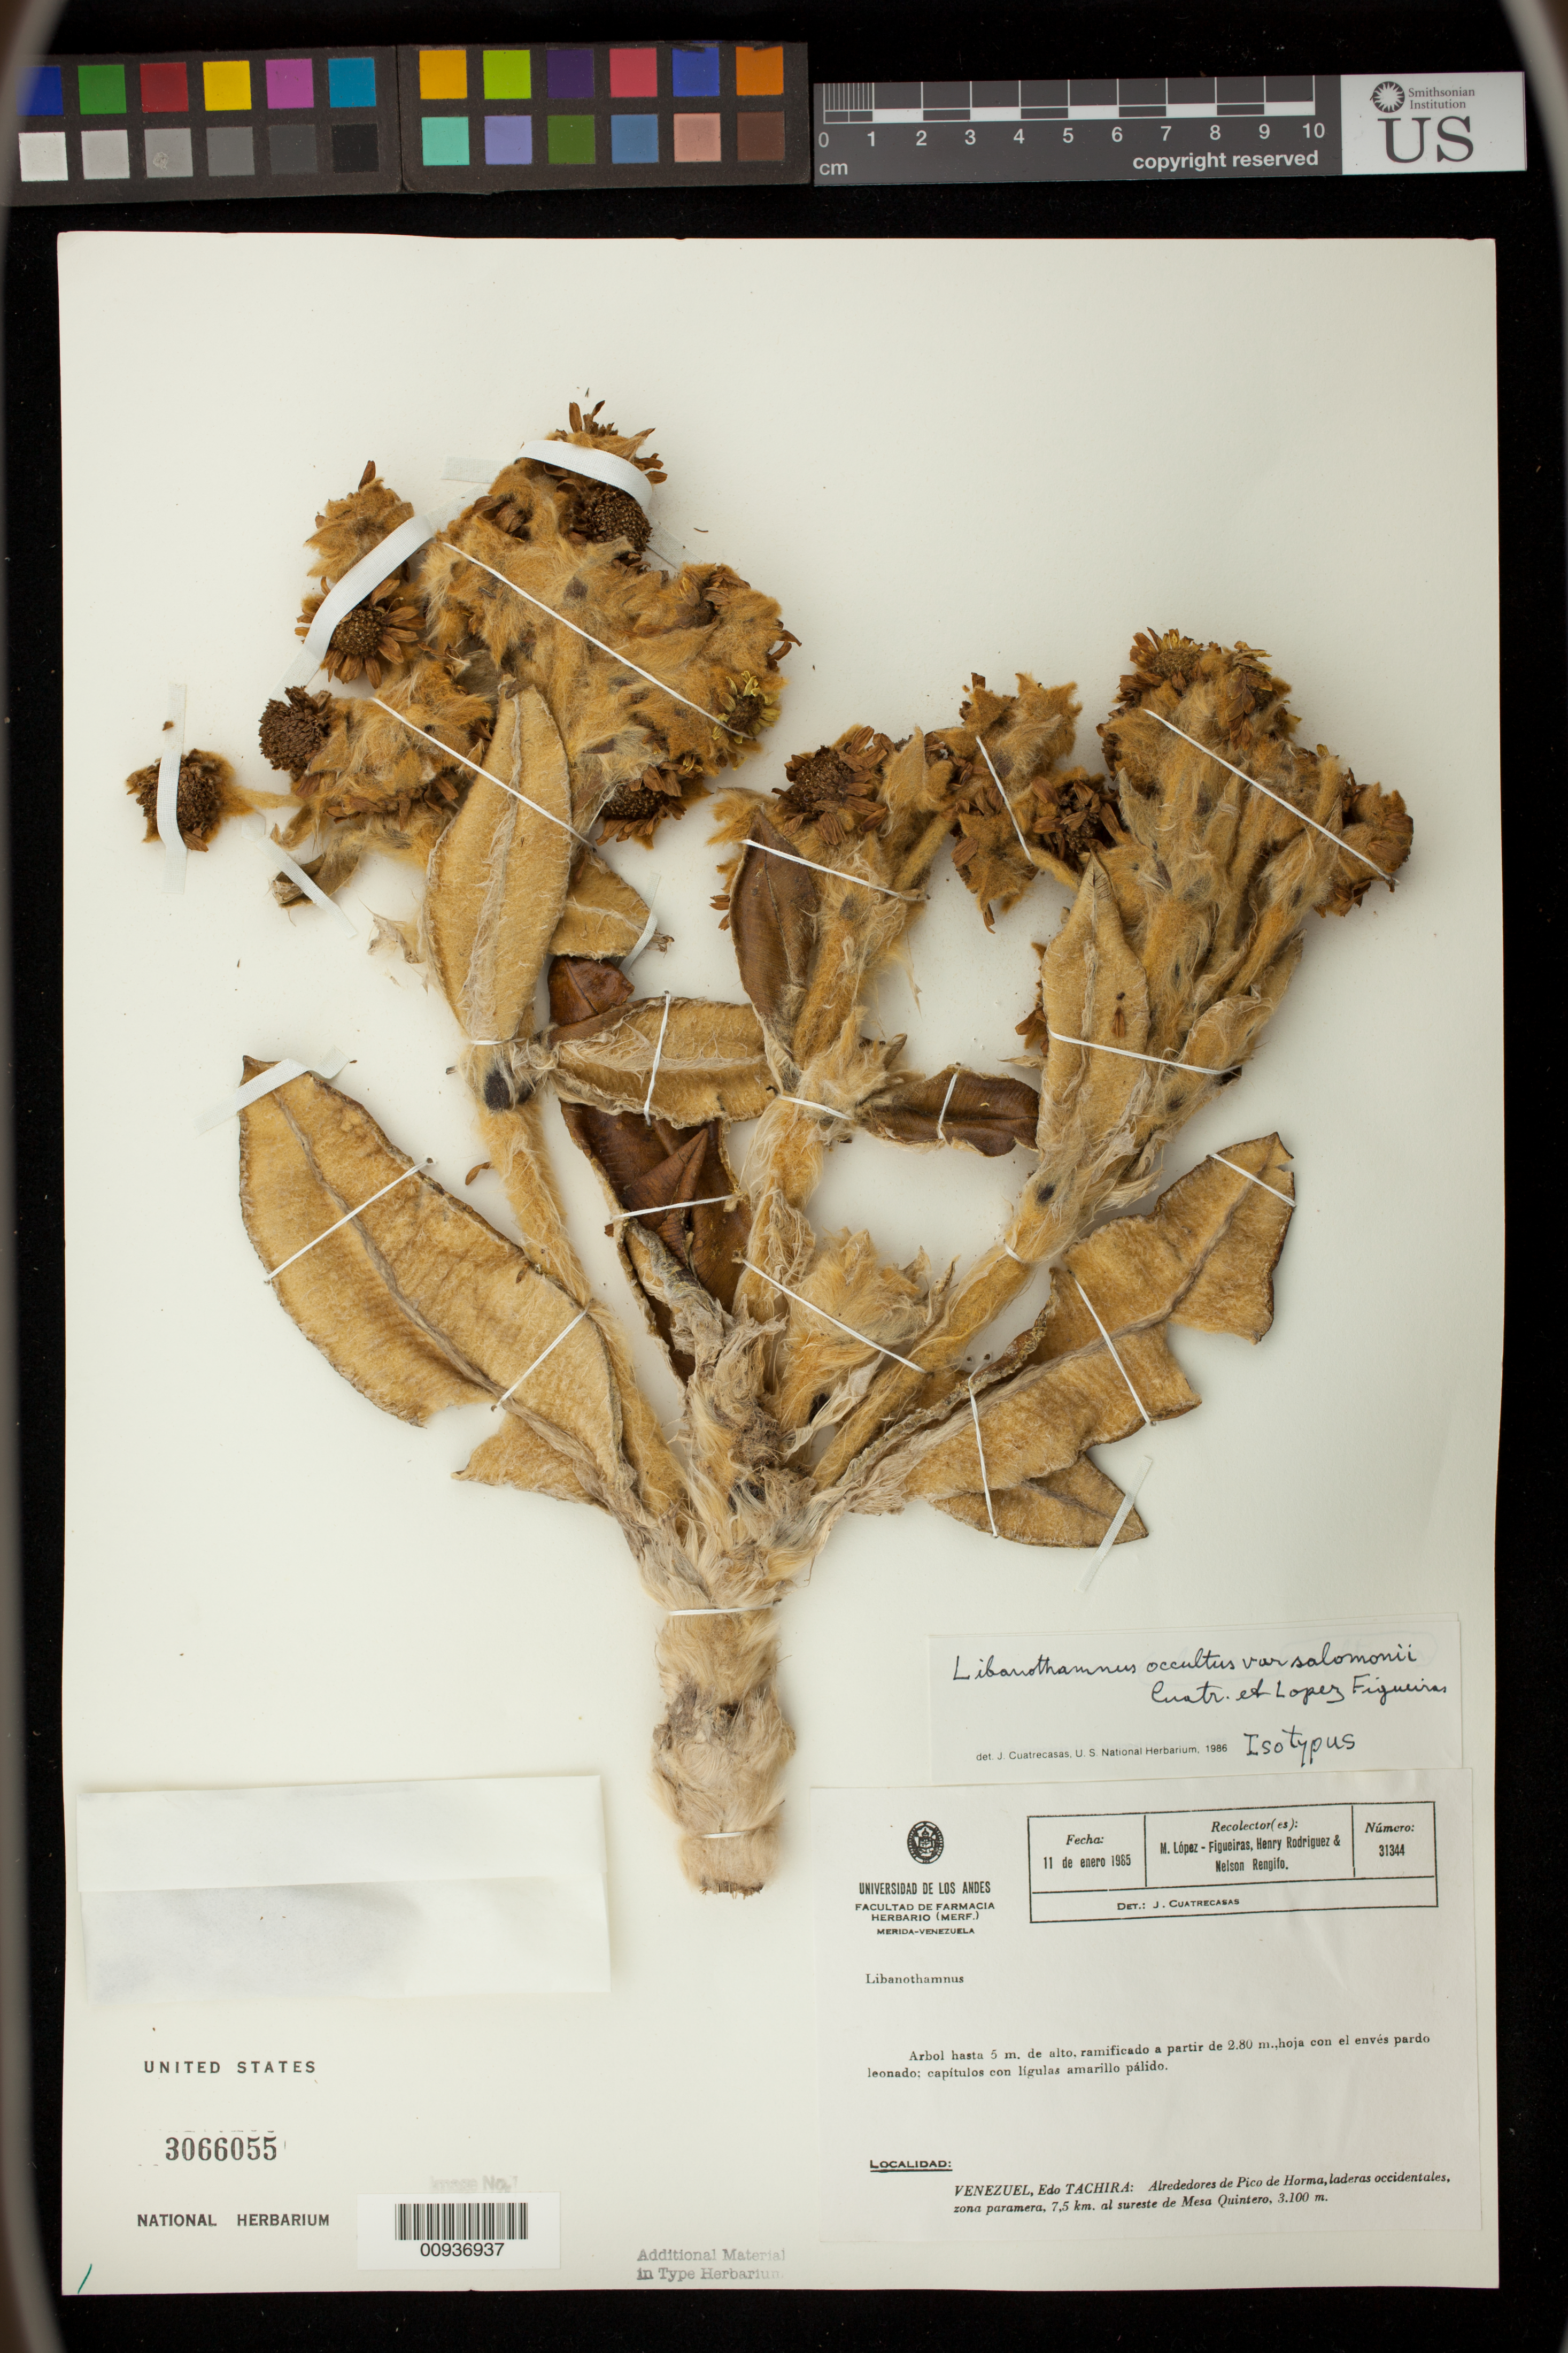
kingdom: Plantae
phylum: Tracheophyta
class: Magnoliopsida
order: Asterales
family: Asteraceae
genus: Libanothamnus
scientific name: Libanothamnus occultus var. salomonii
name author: Cuatrec. & López Fig.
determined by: Cuatrecasas, J.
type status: Isotype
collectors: M. López Figueiras, H. A. Rodriguez & N. Rengifo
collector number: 31344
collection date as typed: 11 Jan 1985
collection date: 1985-01-11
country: Venezuela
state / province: Tachira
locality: Alrededores de Pico de Horma, Laderas Occidentales, Zona Paramera, 7.5 km Sureste de Mesa Quintero.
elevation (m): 3100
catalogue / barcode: US 3066055